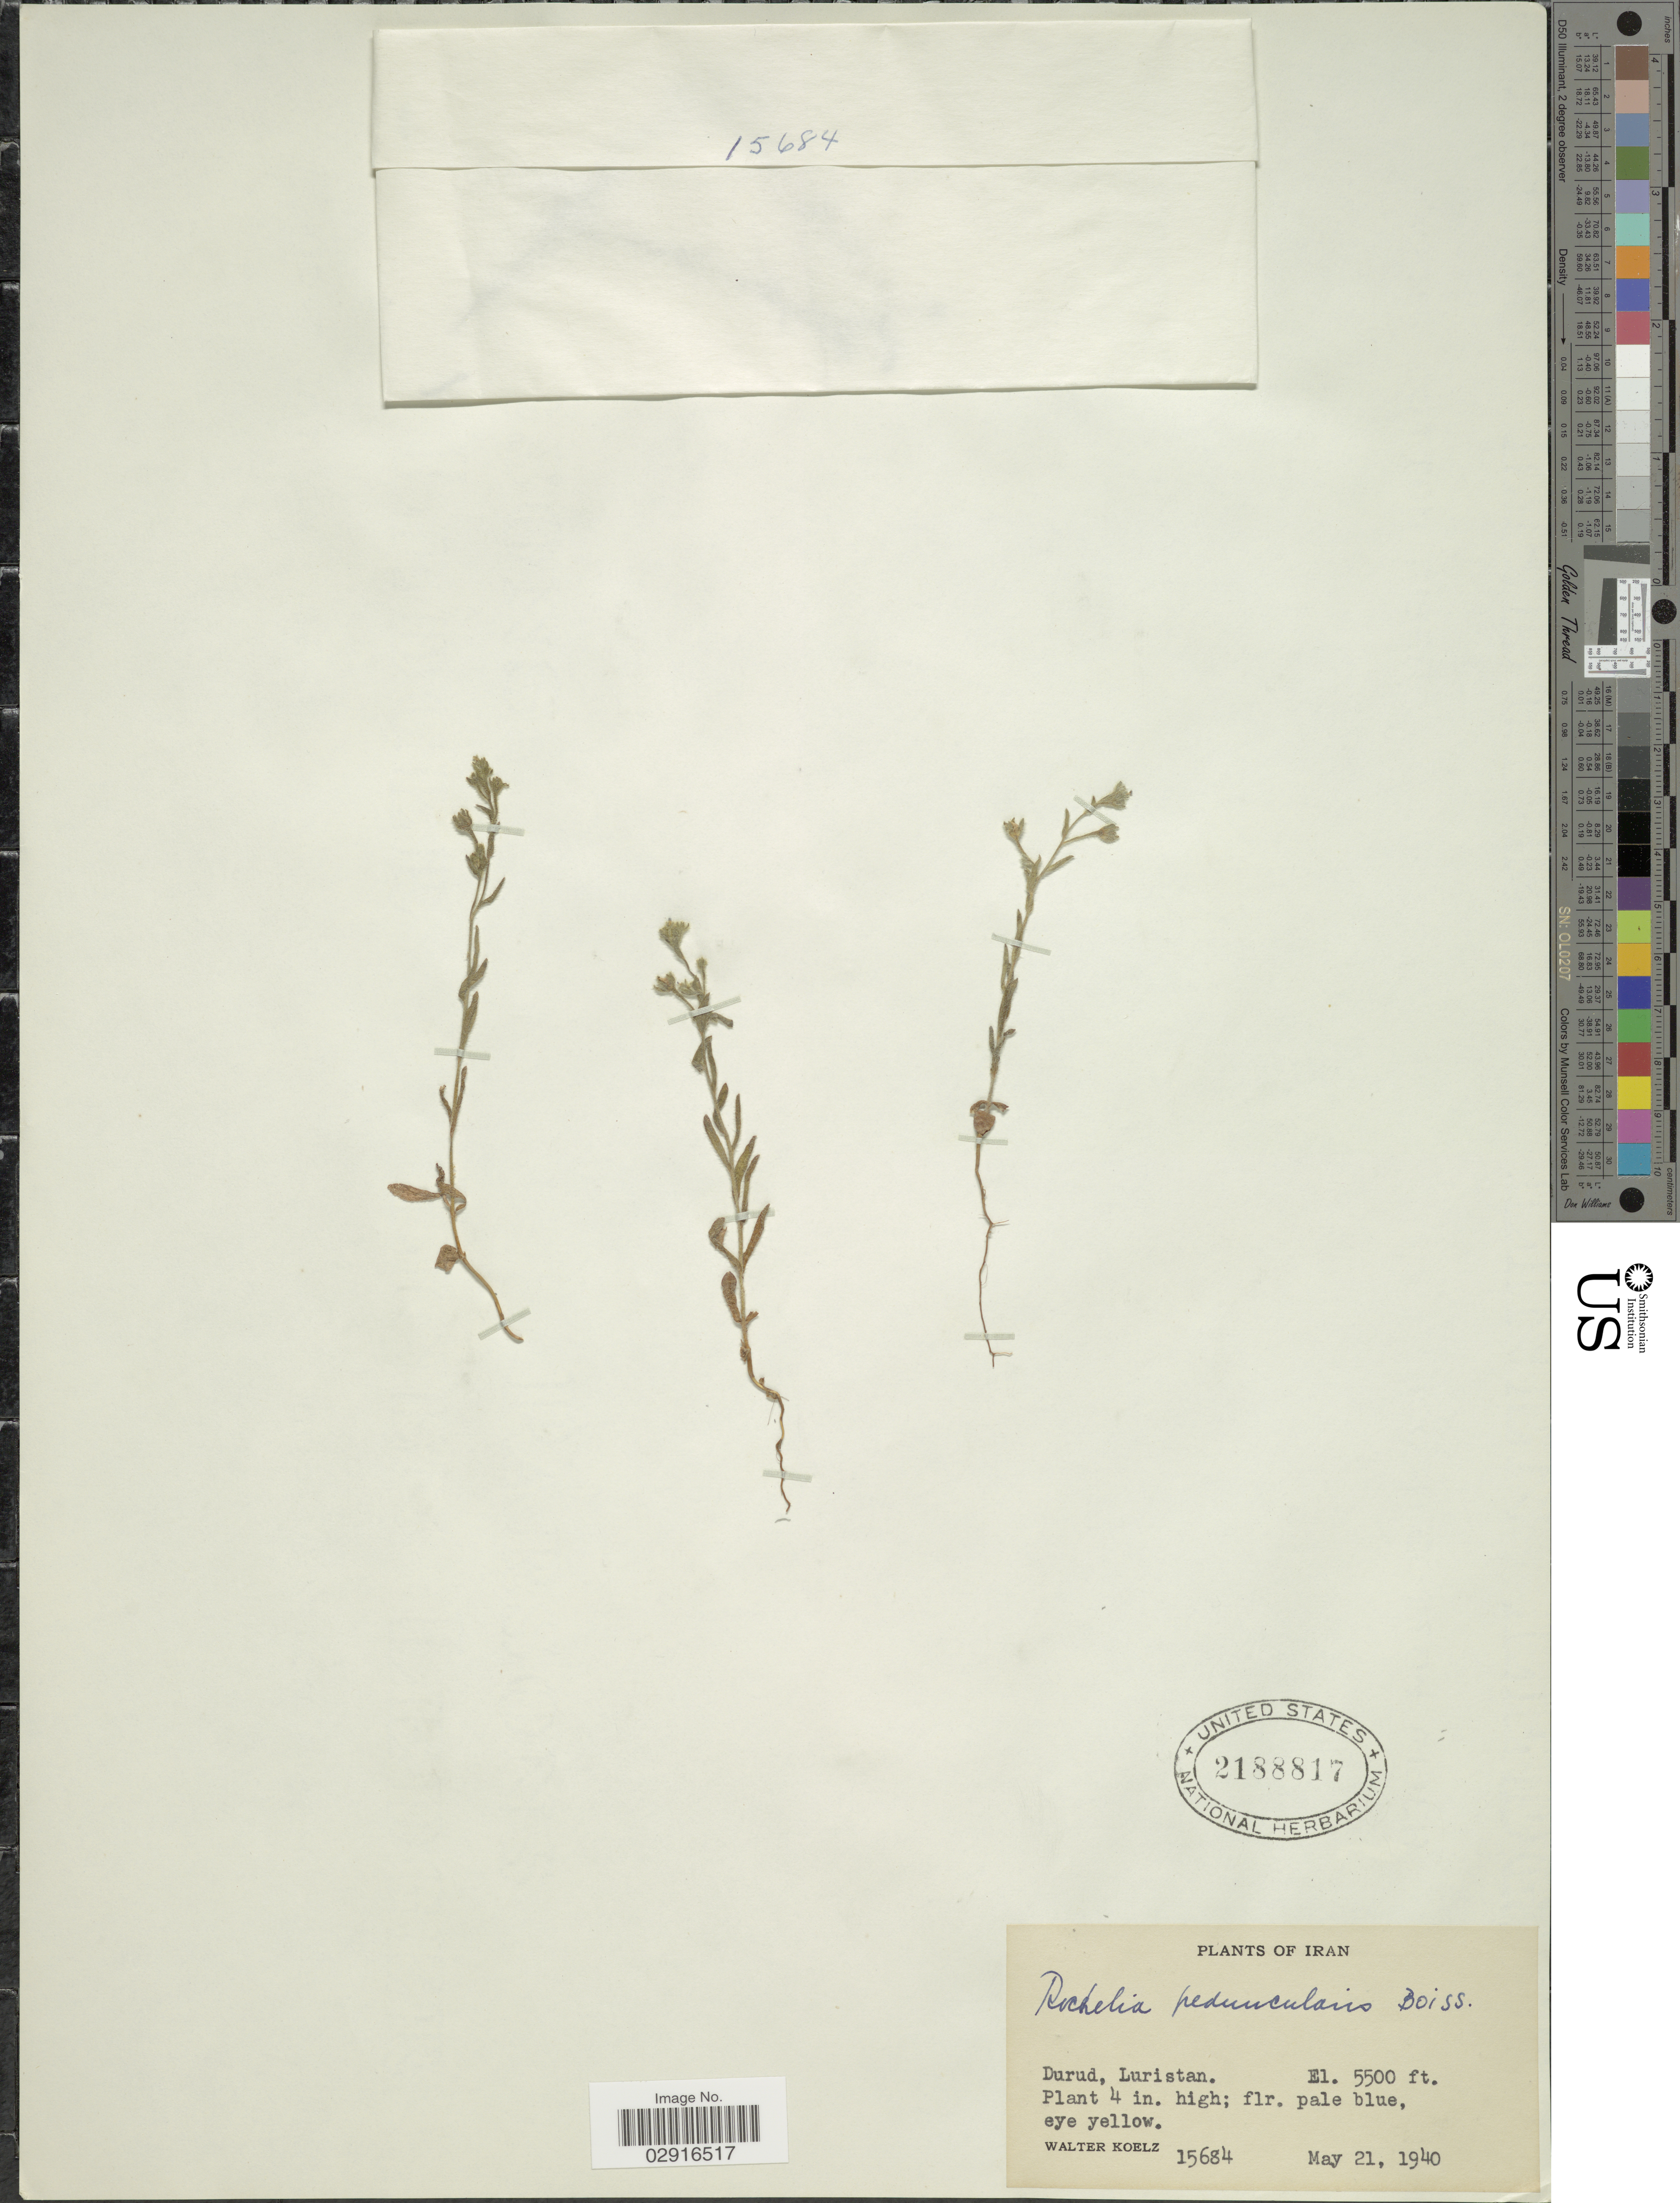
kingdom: Plantae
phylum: Tracheophyta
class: Magnoliopsida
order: Boraginales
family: Boraginaceae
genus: Rochelia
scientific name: Rochelia peduncularis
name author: Boiss.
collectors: W. N. Koelz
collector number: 15684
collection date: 1940-05-21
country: Iran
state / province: Lorestan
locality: Durud, Luristan.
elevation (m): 1676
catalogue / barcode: US 2188817